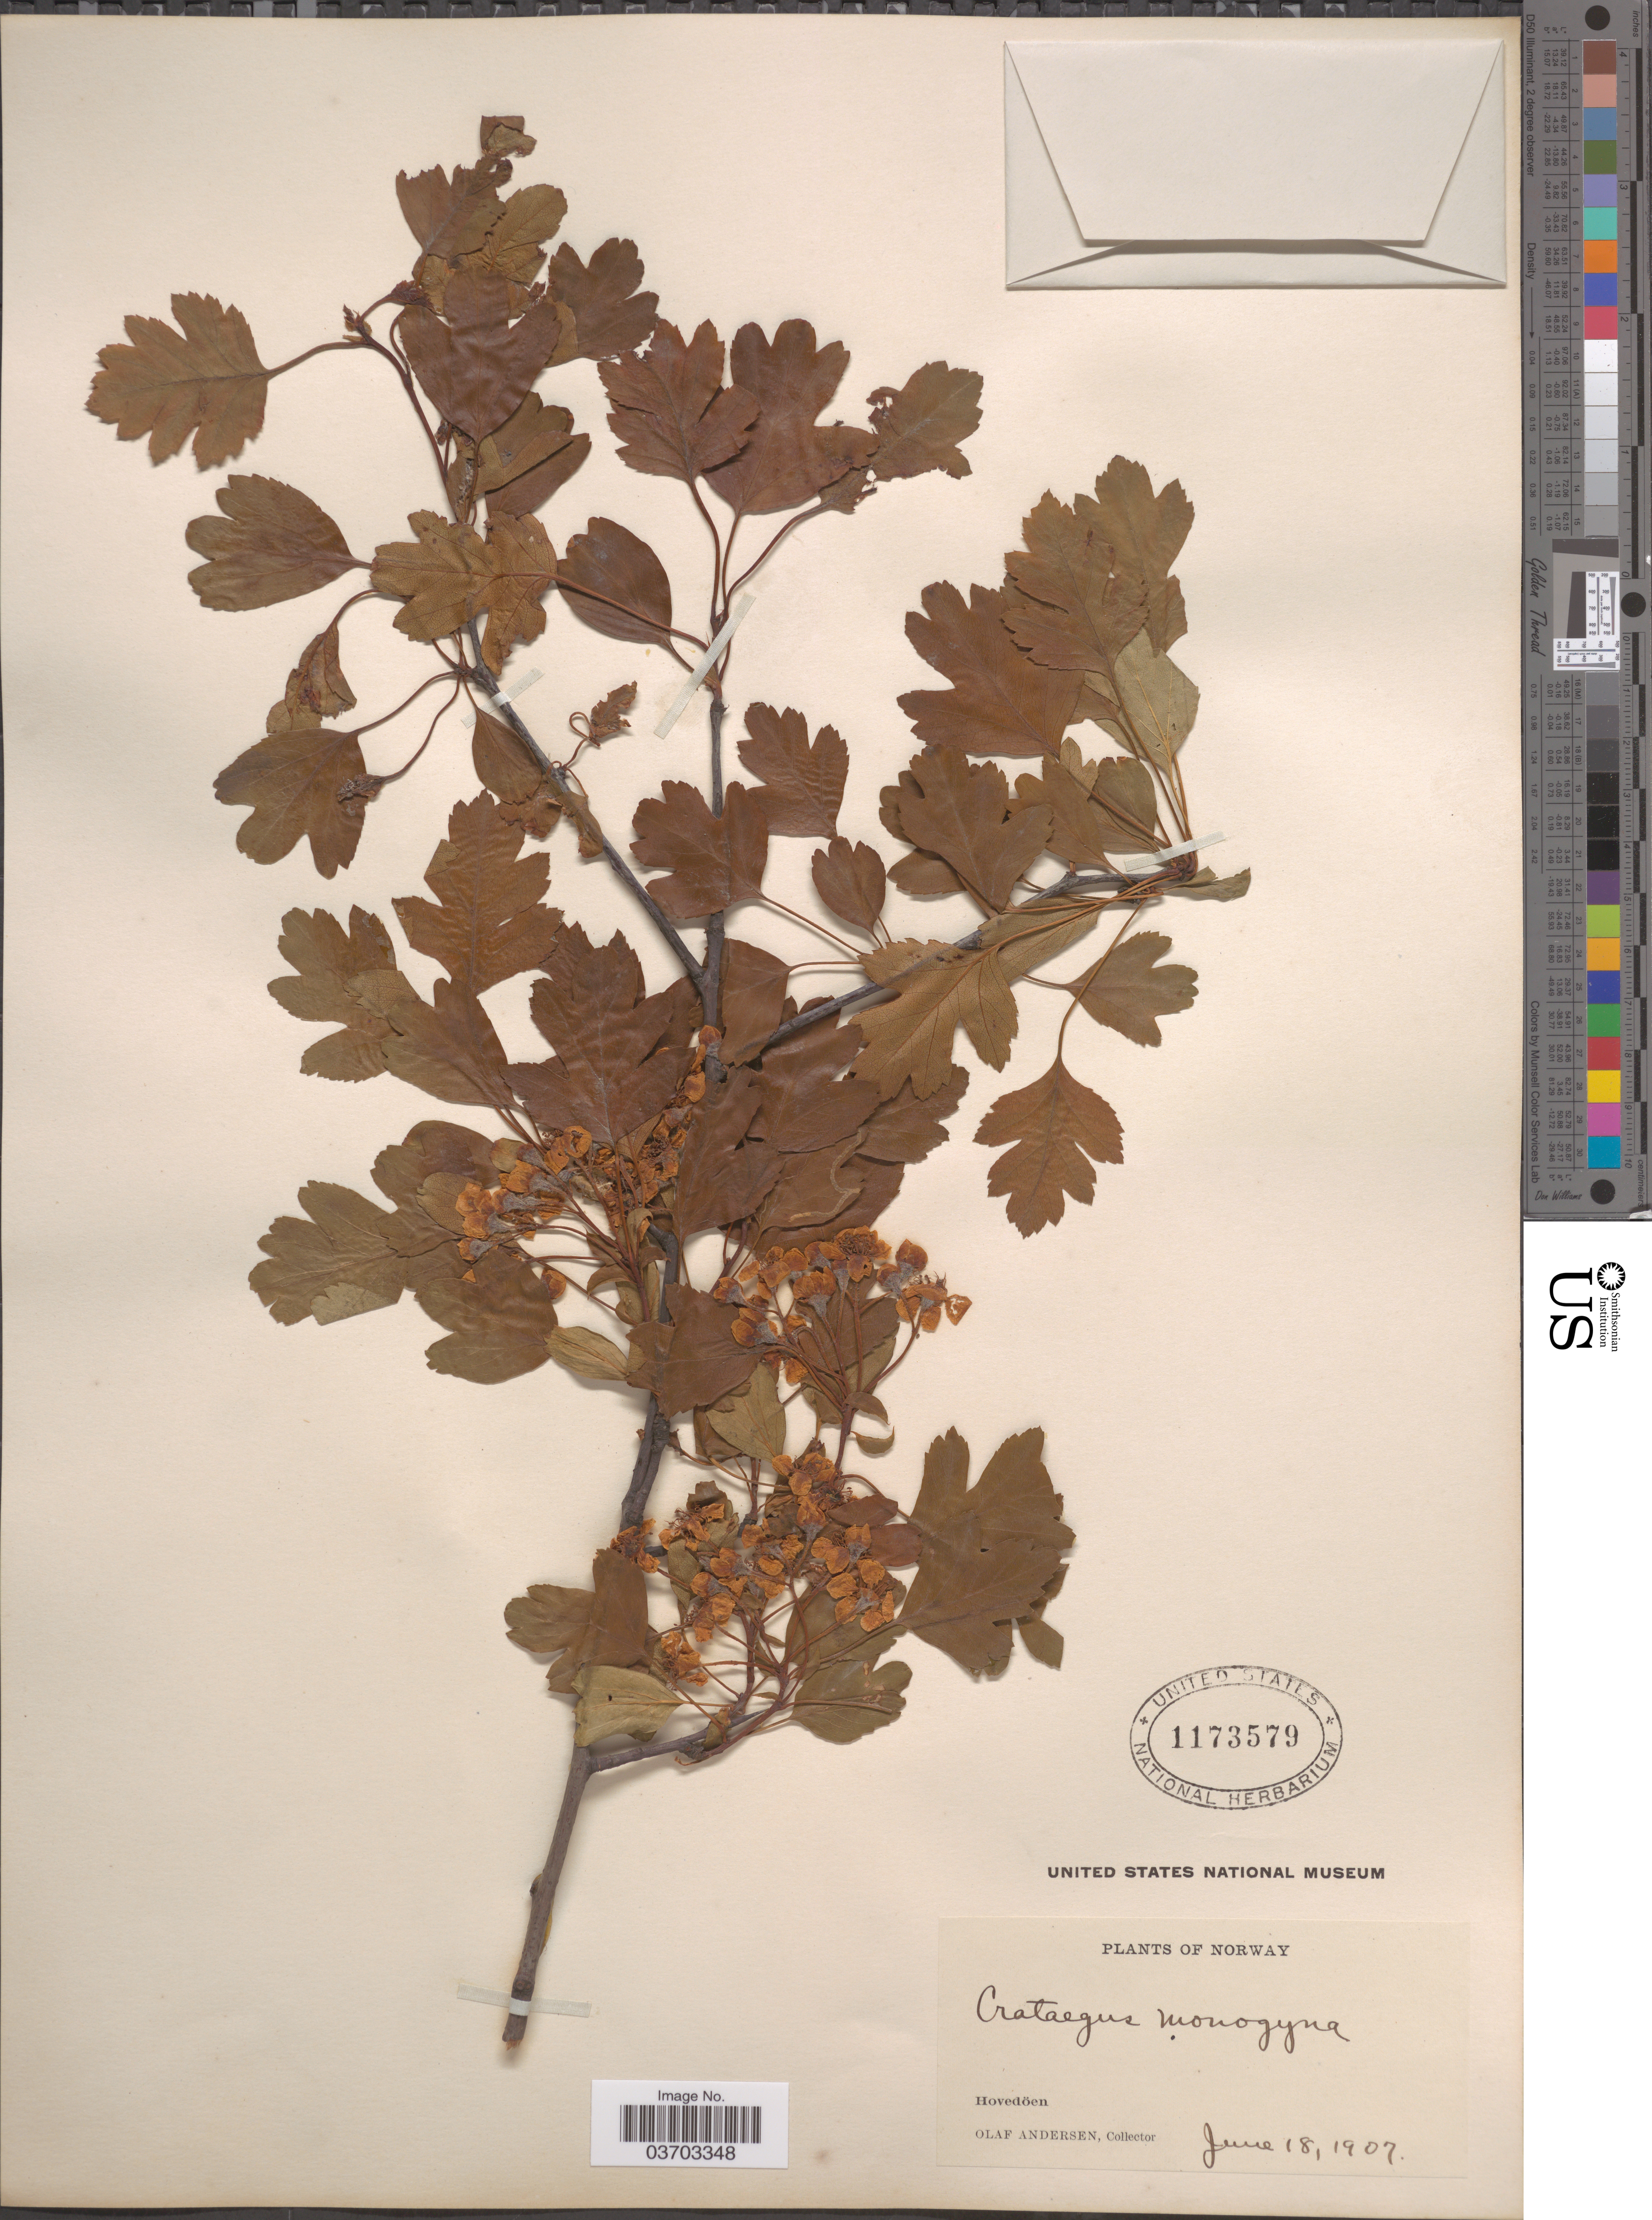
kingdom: Plantae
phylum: Tracheophyta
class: Magnoliopsida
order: Rosales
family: Rosaceae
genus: Crataegus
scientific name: Crataegus monogyna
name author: Lindin.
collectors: O. Andersen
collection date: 1907-06-18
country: Norway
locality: Hovedöen.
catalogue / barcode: US 1173579